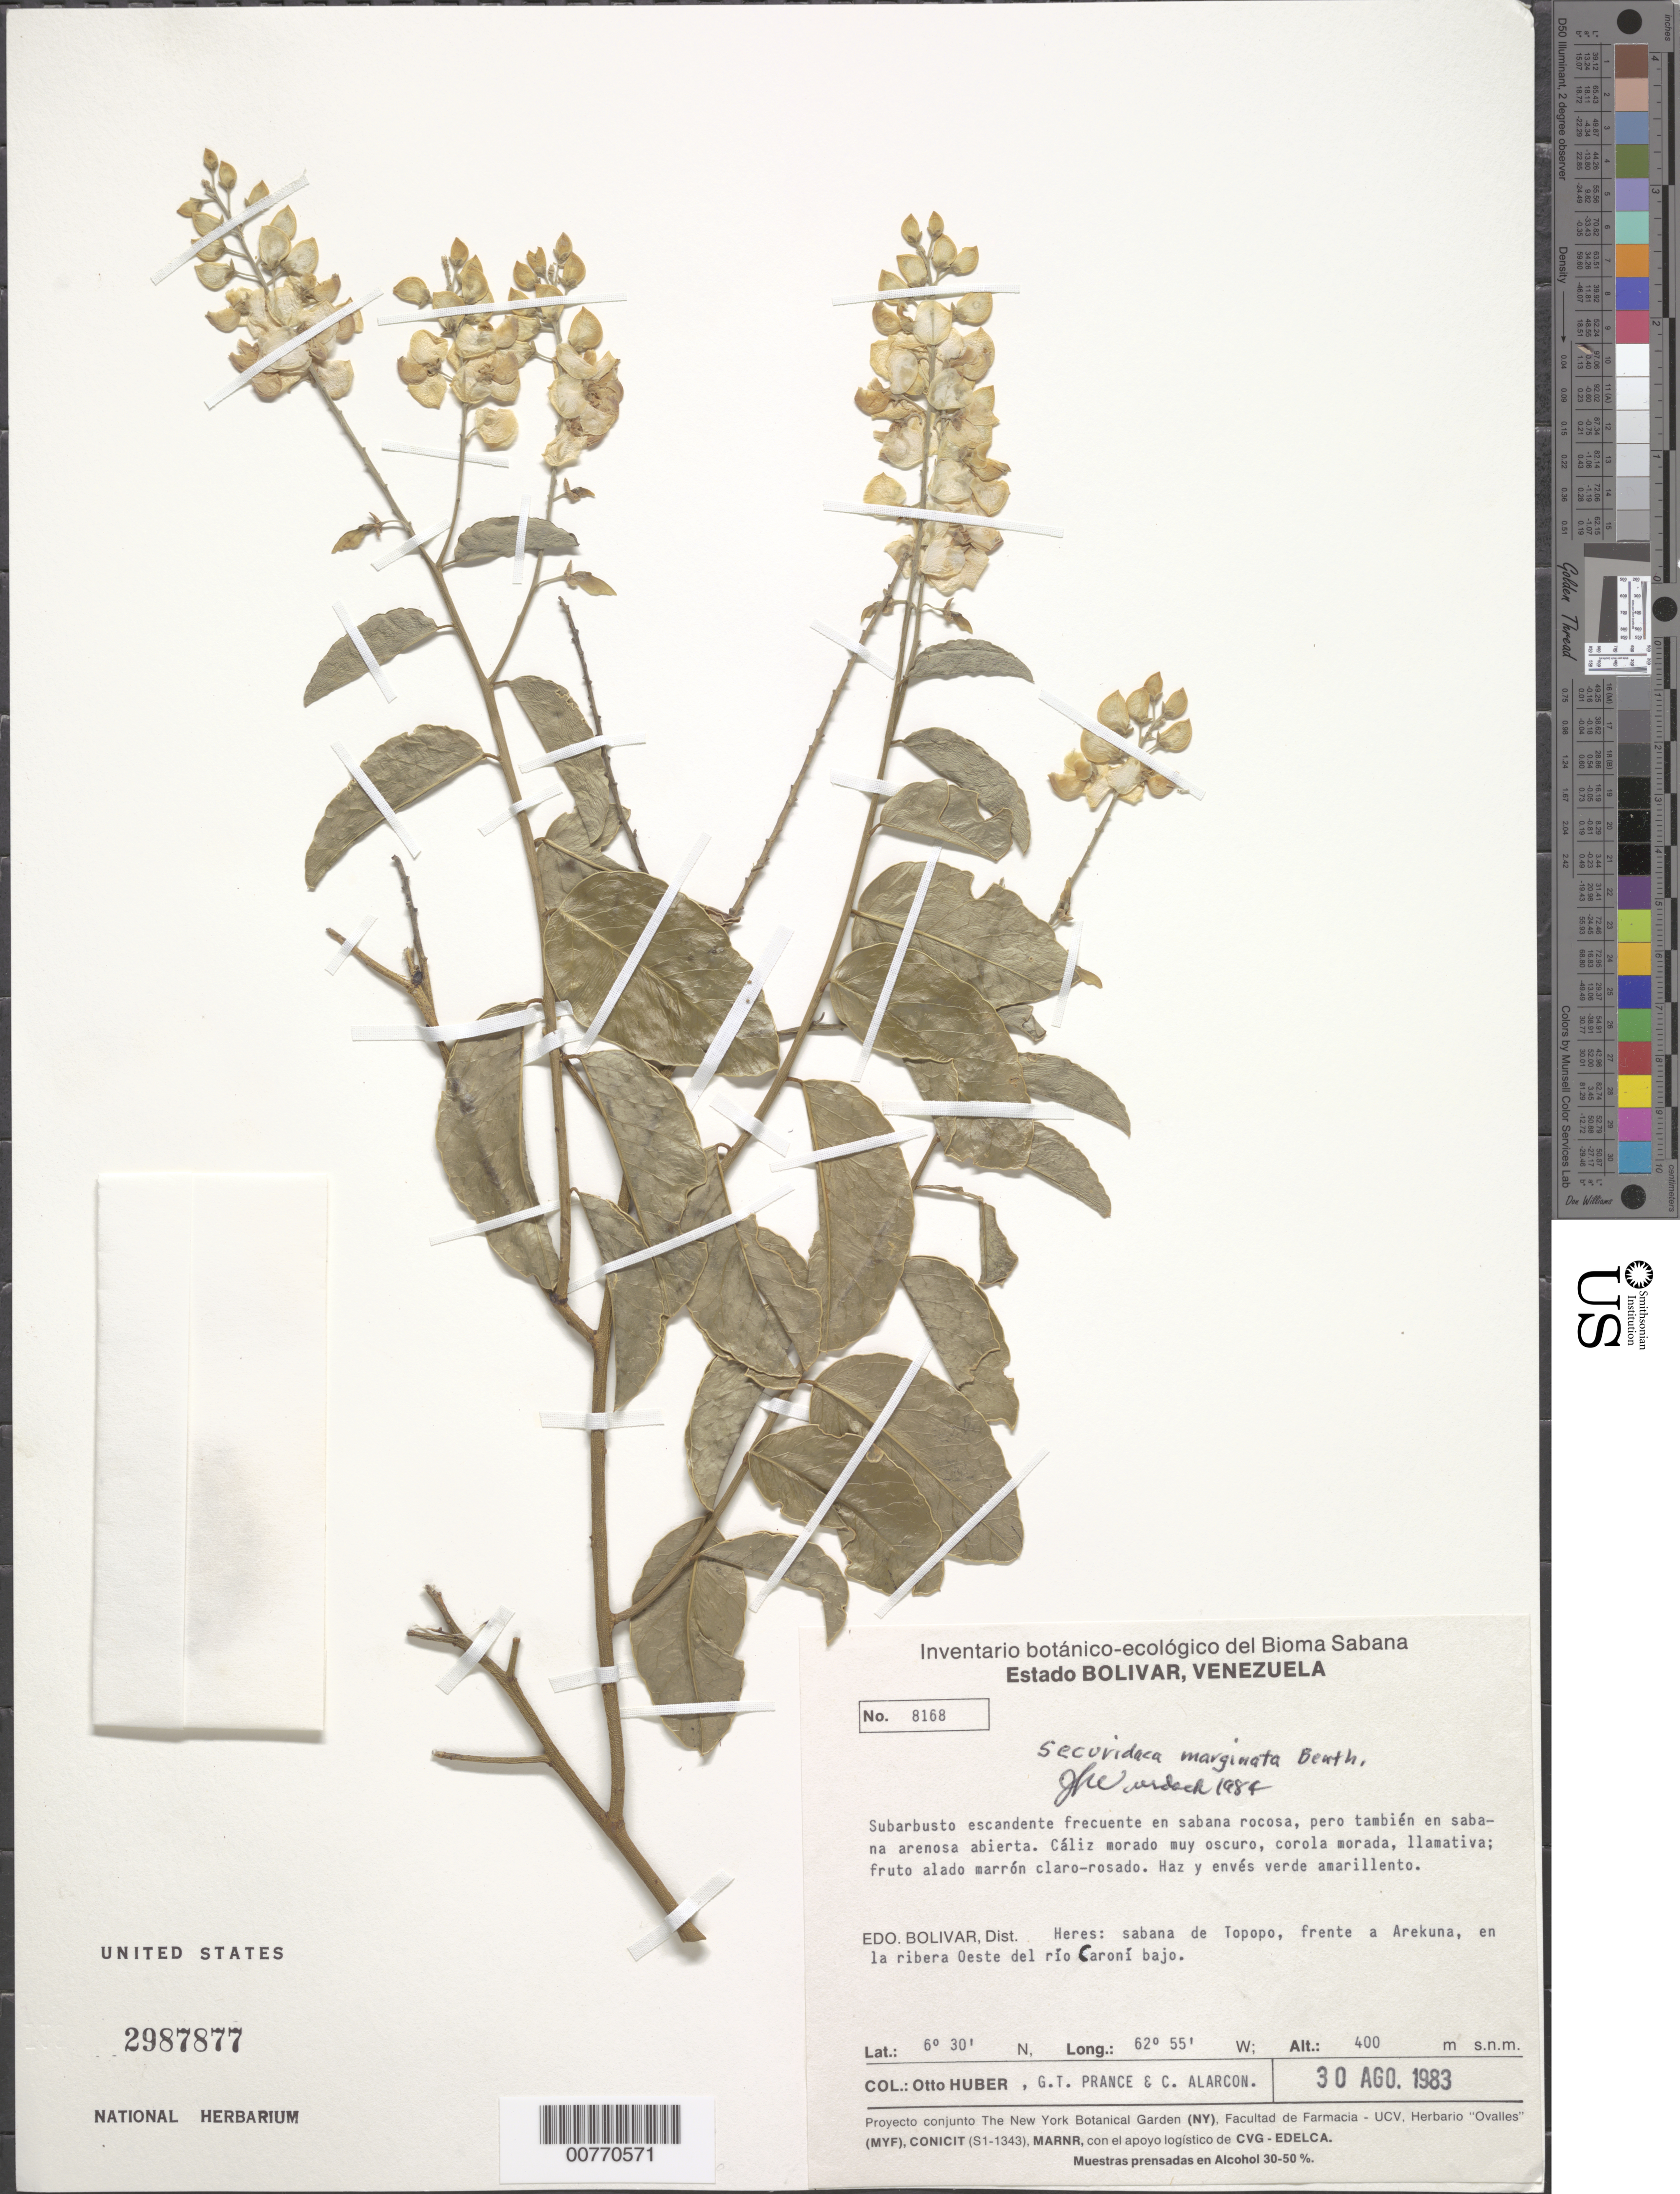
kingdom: Plantae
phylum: Tracheophyta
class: Magnoliopsida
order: Fabales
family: Polygalaceae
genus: Securidaca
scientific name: Securidaca marginata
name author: Benth.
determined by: Wurdack, John J., (US), US (UNITED STATES)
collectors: O. Huber, G. T. Prance & C. Alarcon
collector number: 8168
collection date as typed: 30-Aug-83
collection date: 1983-08-30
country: Venezuela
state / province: Bolívar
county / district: Heres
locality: Topopo sabana, frente a Arekuna, W del Río Caroní bajo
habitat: Sabana rocosa, pero tambien en savana arenosa abierta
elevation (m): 400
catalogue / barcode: US 2987877